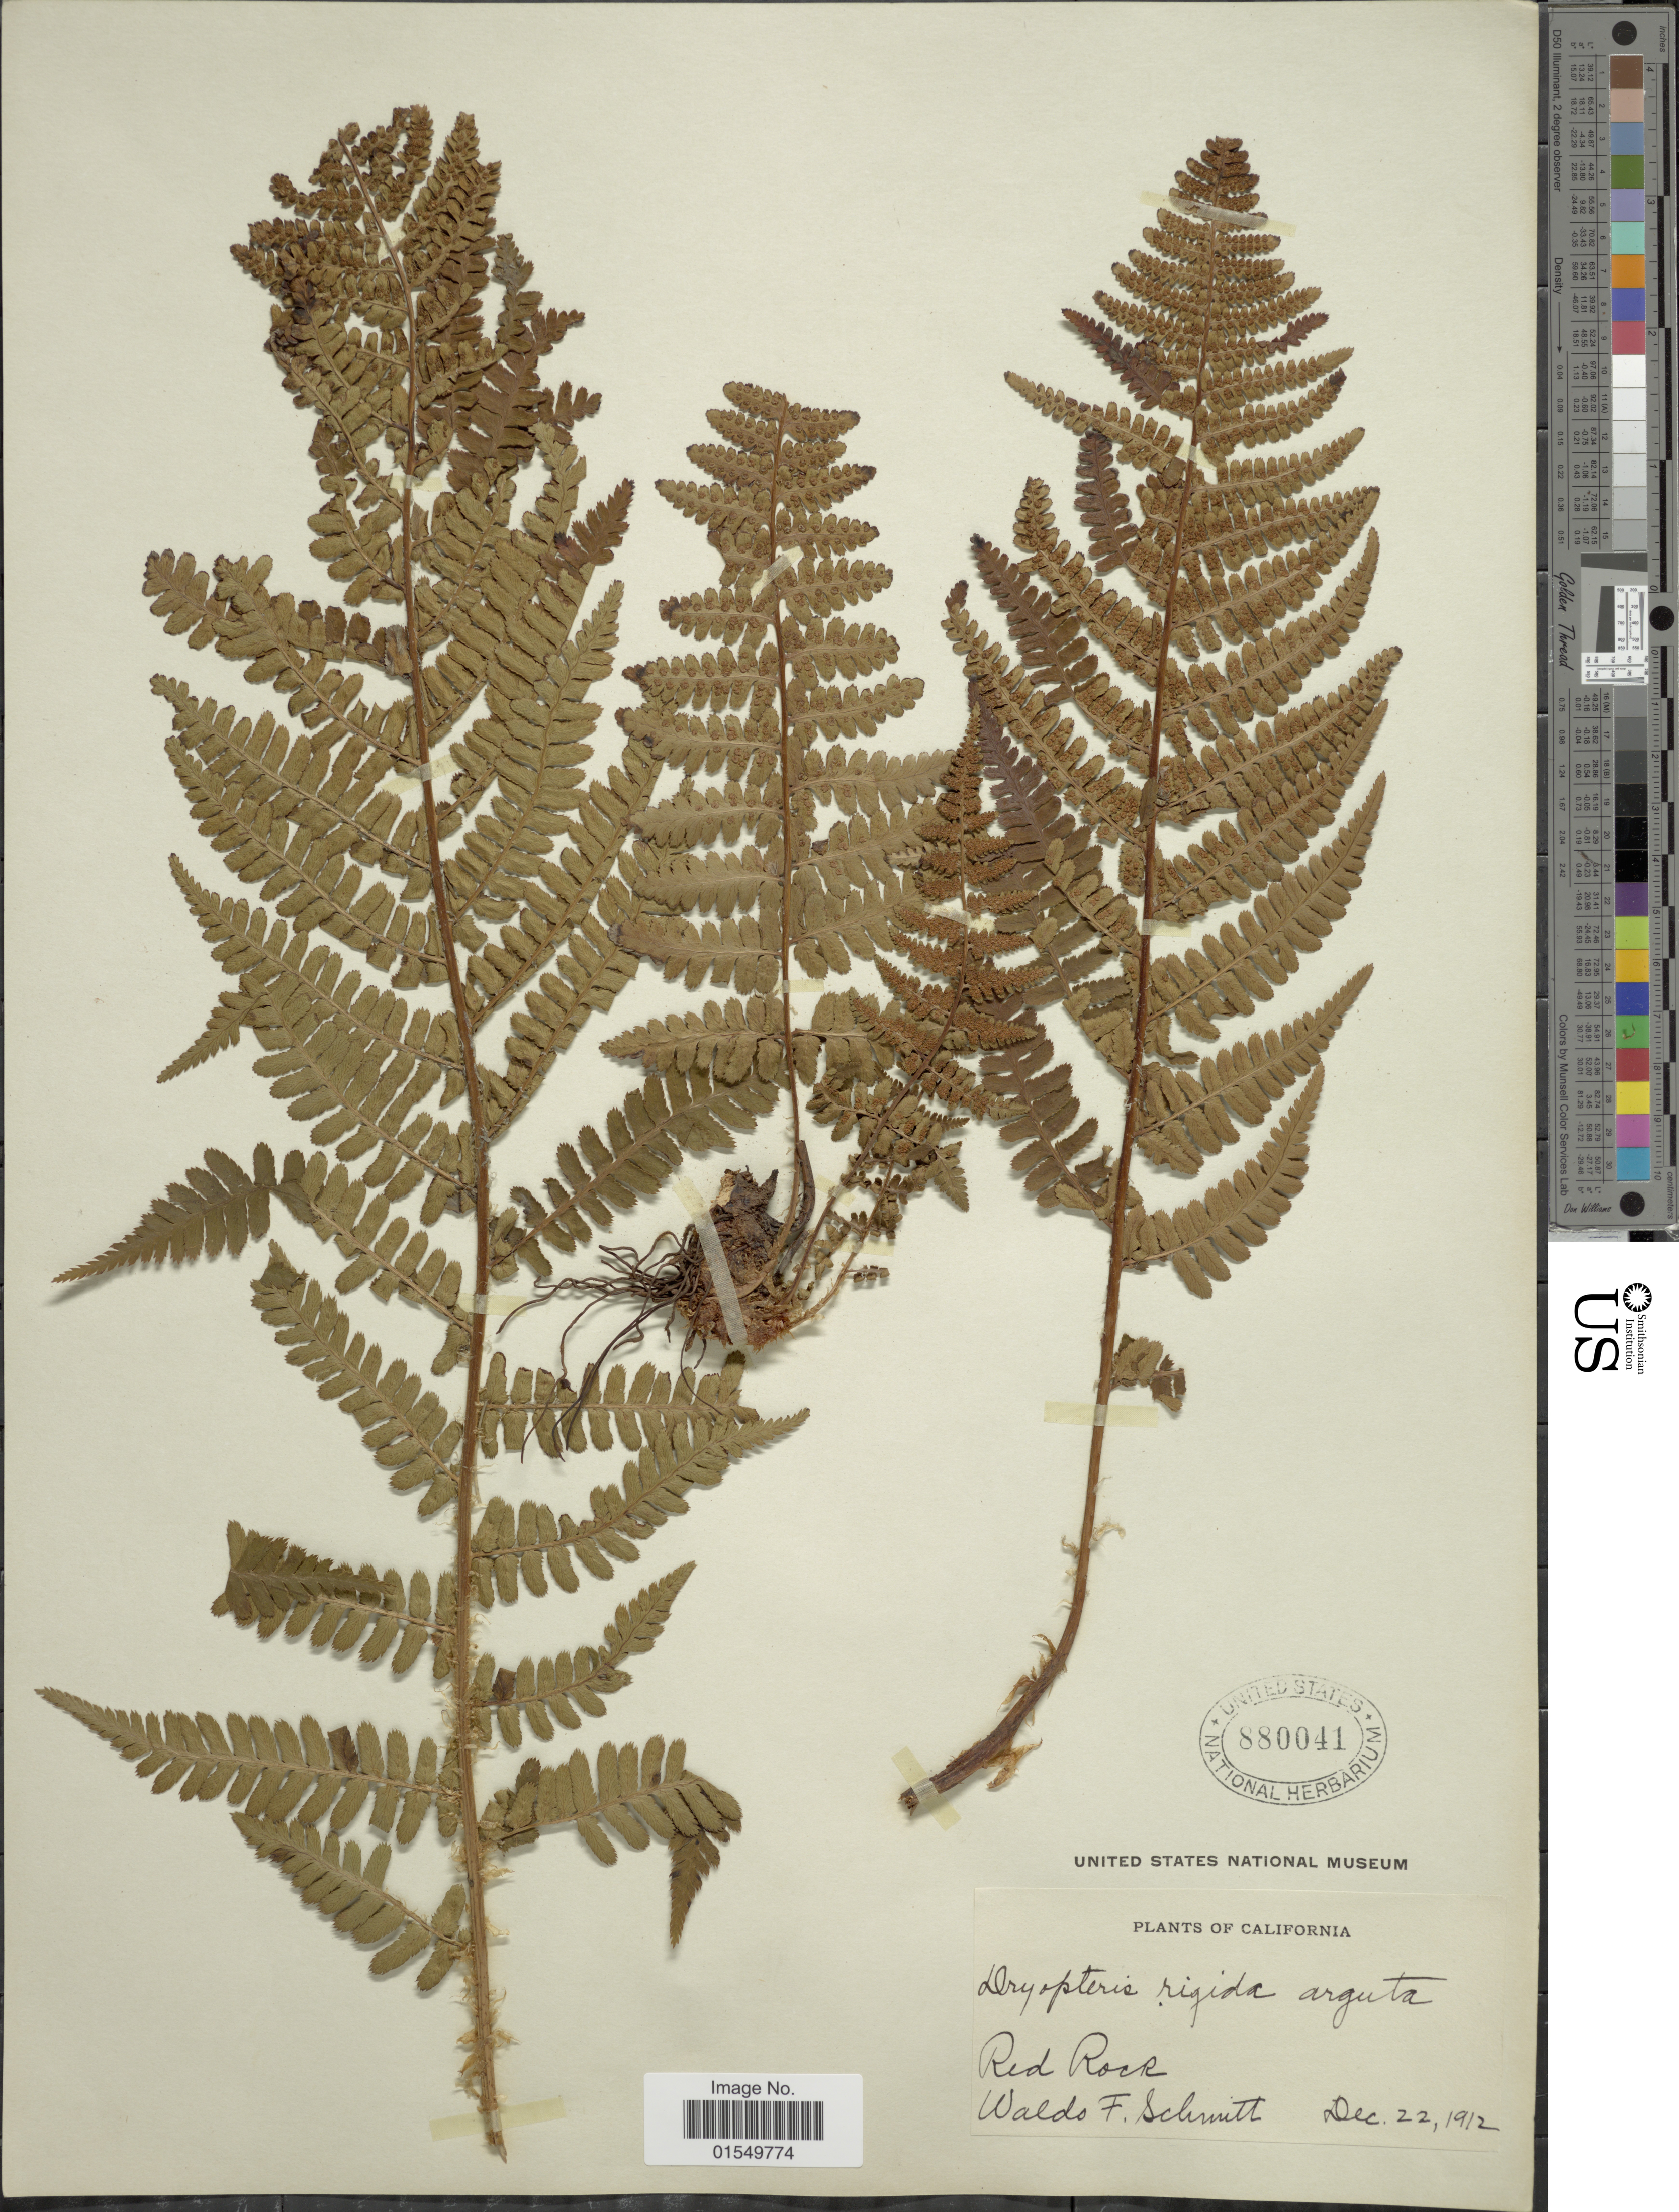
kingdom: Plantae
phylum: Tracheophyta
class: Polypodiopsida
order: Polypodiales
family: Dryopteridaceae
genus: Dryopteris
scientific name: Dryopteris arguta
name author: (Kaulf.) Maxon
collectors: W. F. Schmitt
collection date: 1912-12-22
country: United States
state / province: California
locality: Red Rock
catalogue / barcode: US 880041